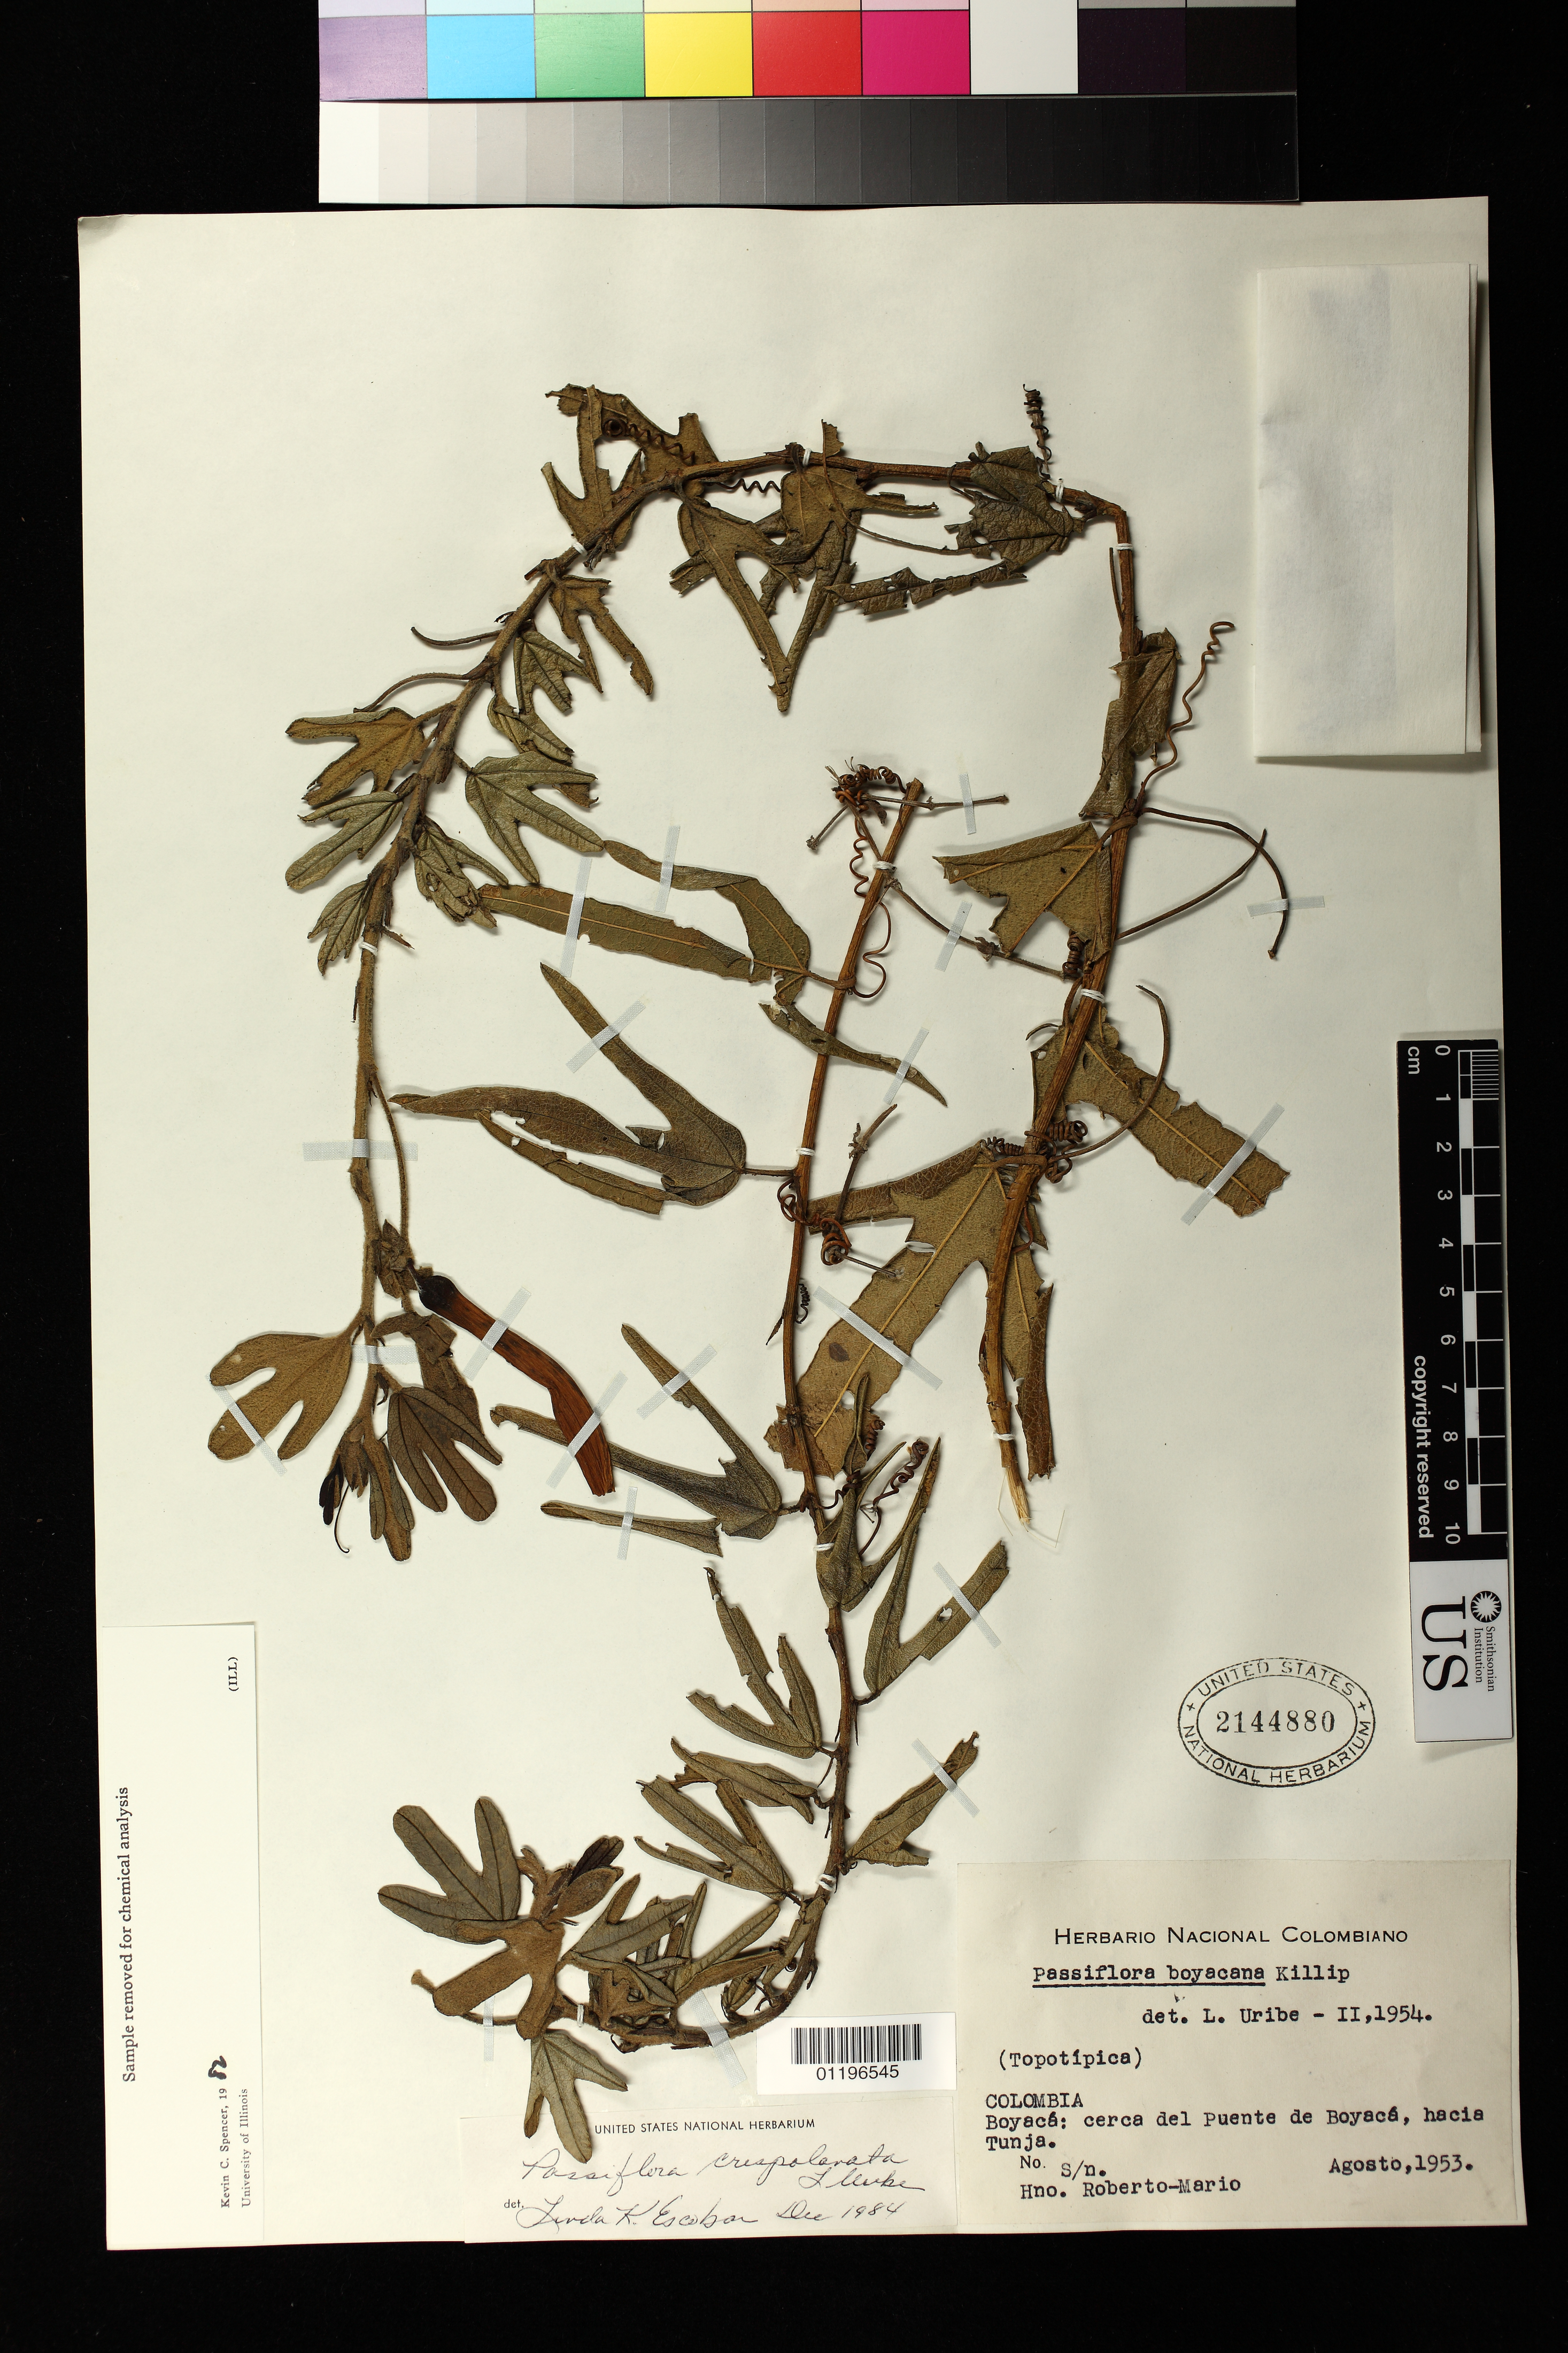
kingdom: Plantae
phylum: Tracheophyta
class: Magnoliopsida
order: Malpighiales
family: Passifloraceae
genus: Passiflora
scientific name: Passiflora crispolanata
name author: L. Uribe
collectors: -. Roberto-Mario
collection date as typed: Aug 1953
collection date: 1953-08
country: Colombia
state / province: Boyacá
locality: Boyaca: cerca del Puente de Boyaca, hacia Tunja.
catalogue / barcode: US 2144880